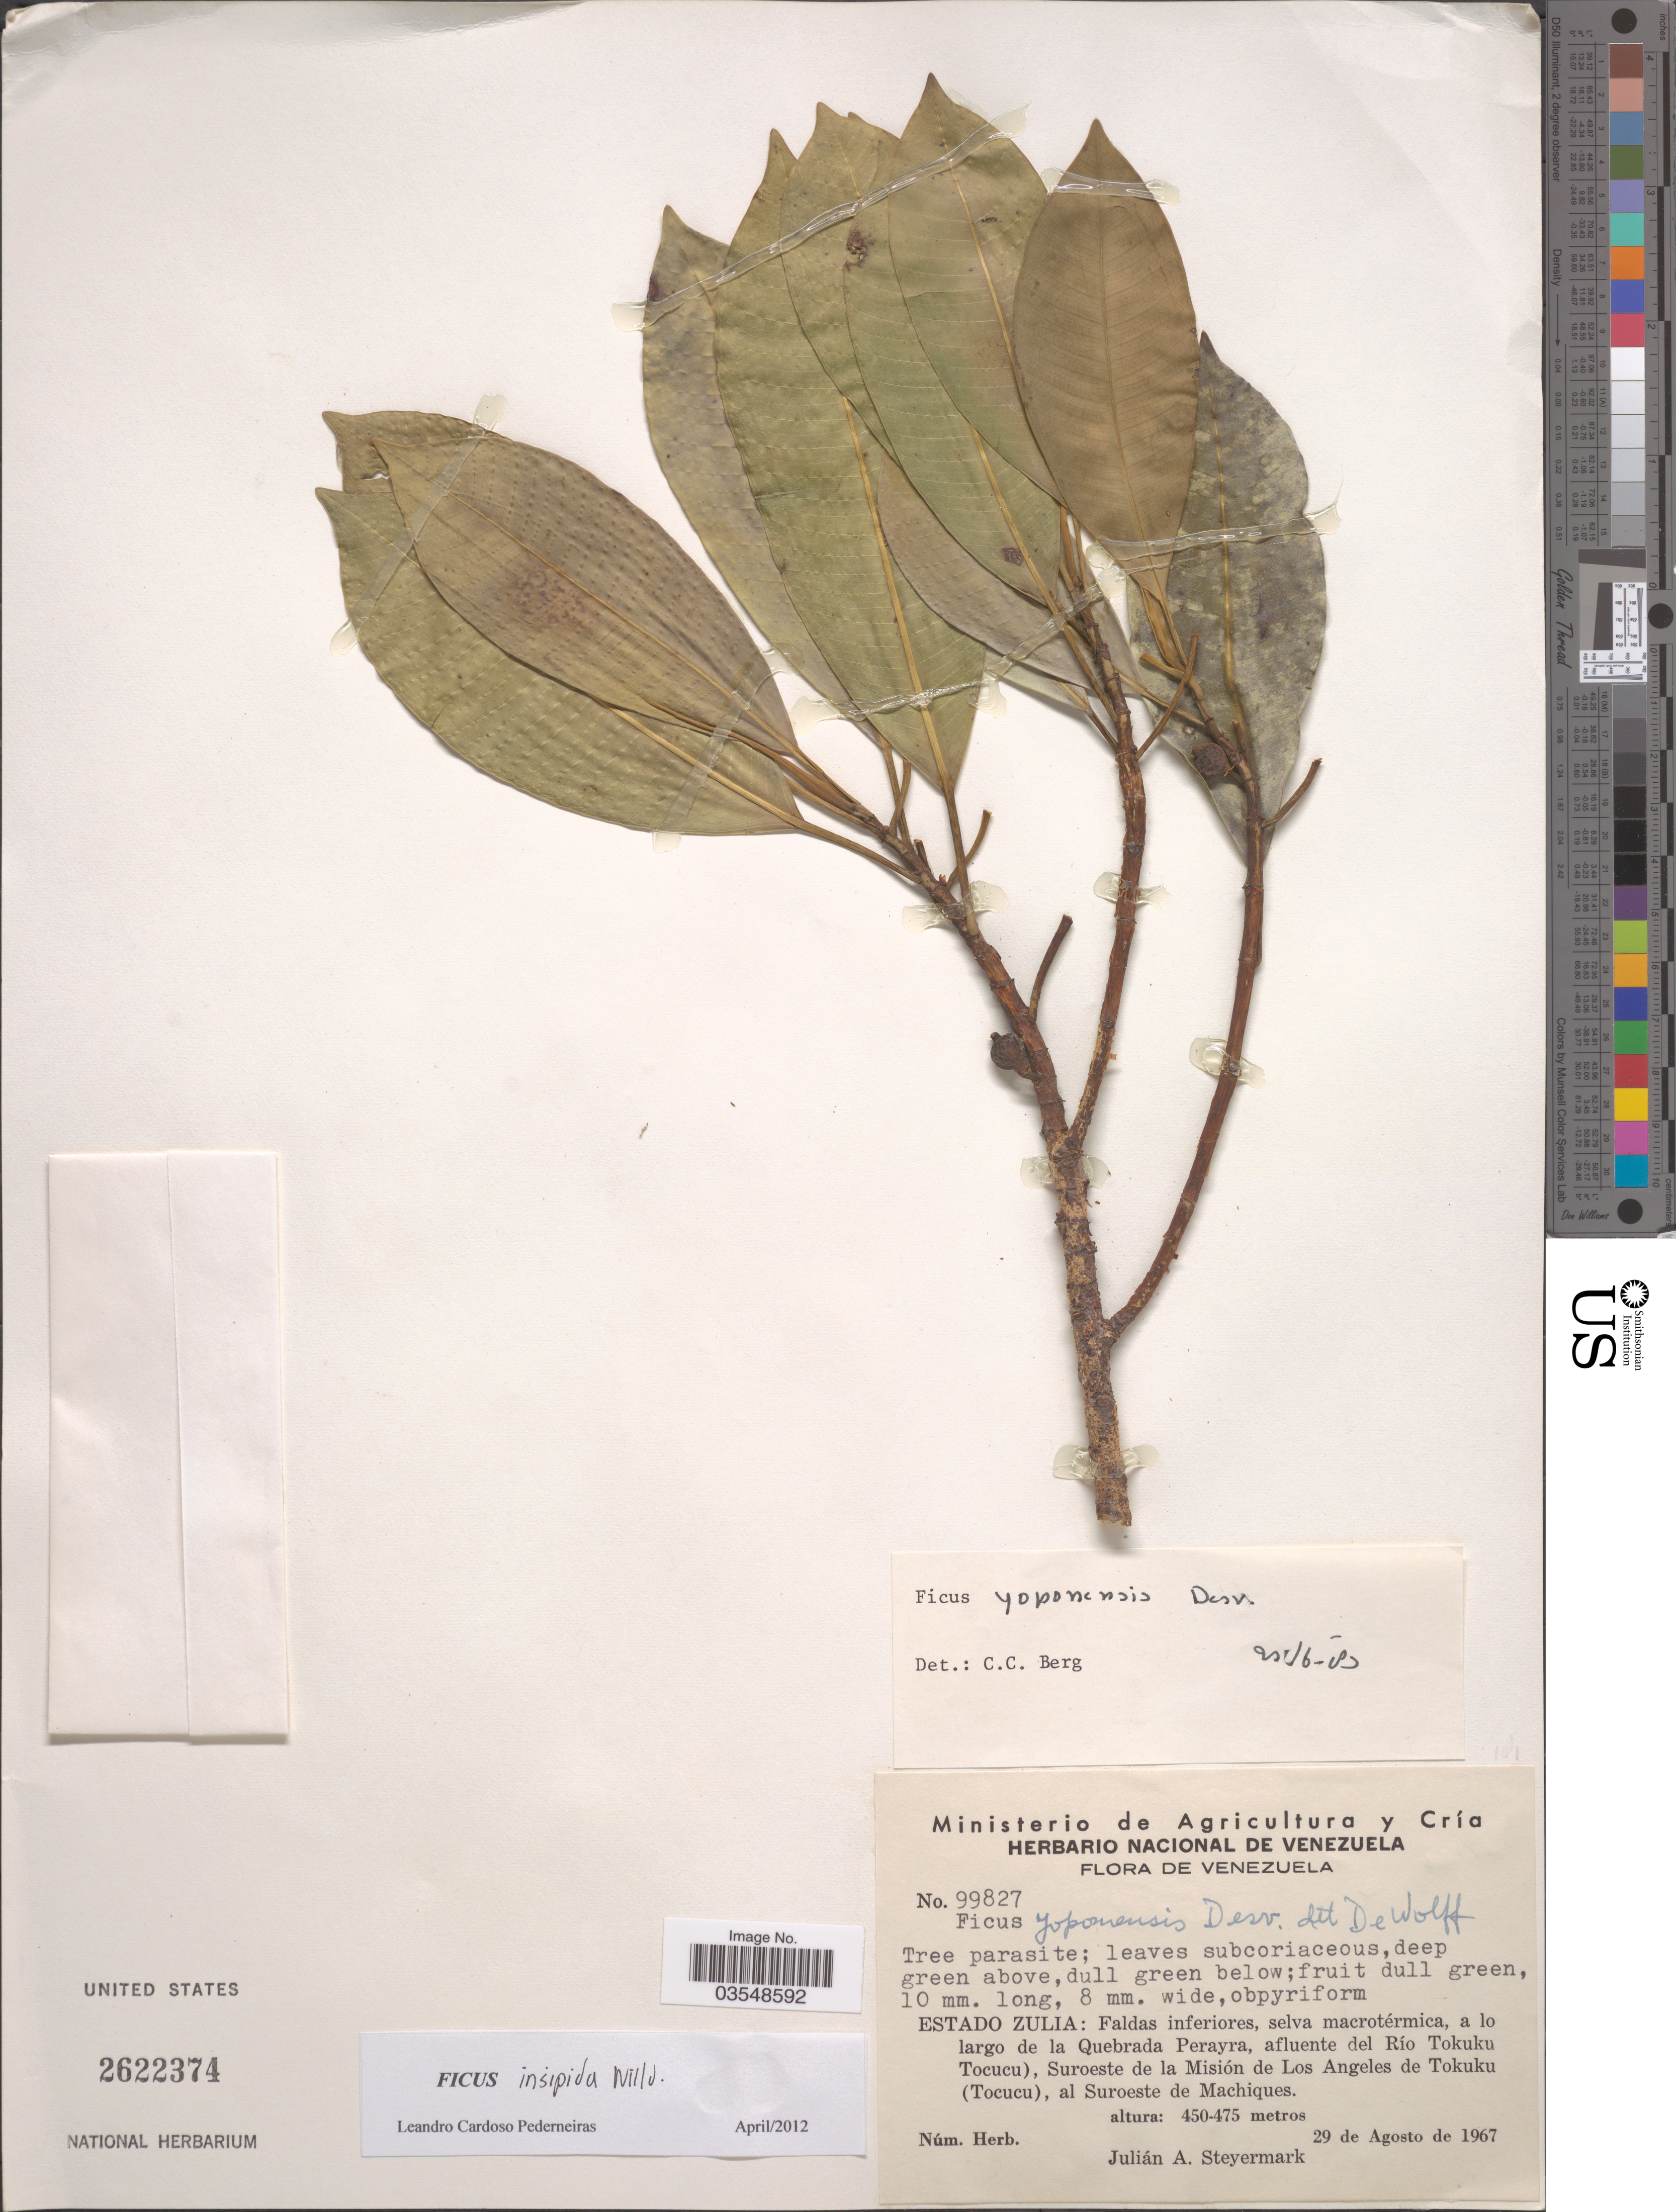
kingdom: Plantae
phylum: Tracheophyta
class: Magnoliopsida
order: Rosales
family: Moraceae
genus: Ficus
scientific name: Ficus insipida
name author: Willd.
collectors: J. Steyermark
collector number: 99827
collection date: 1967-08-29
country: Venezuela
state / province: Zulia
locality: Faldas inferiores, selva macrotérmica, a lo largo de la Quebrada Perayra, afluente del Río Tokuku Tocucu), Suroeste de la Misión de Los Angeles de Tokuku (Tocucu), al Suroeste de Machiques.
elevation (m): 450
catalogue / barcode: US 2622374